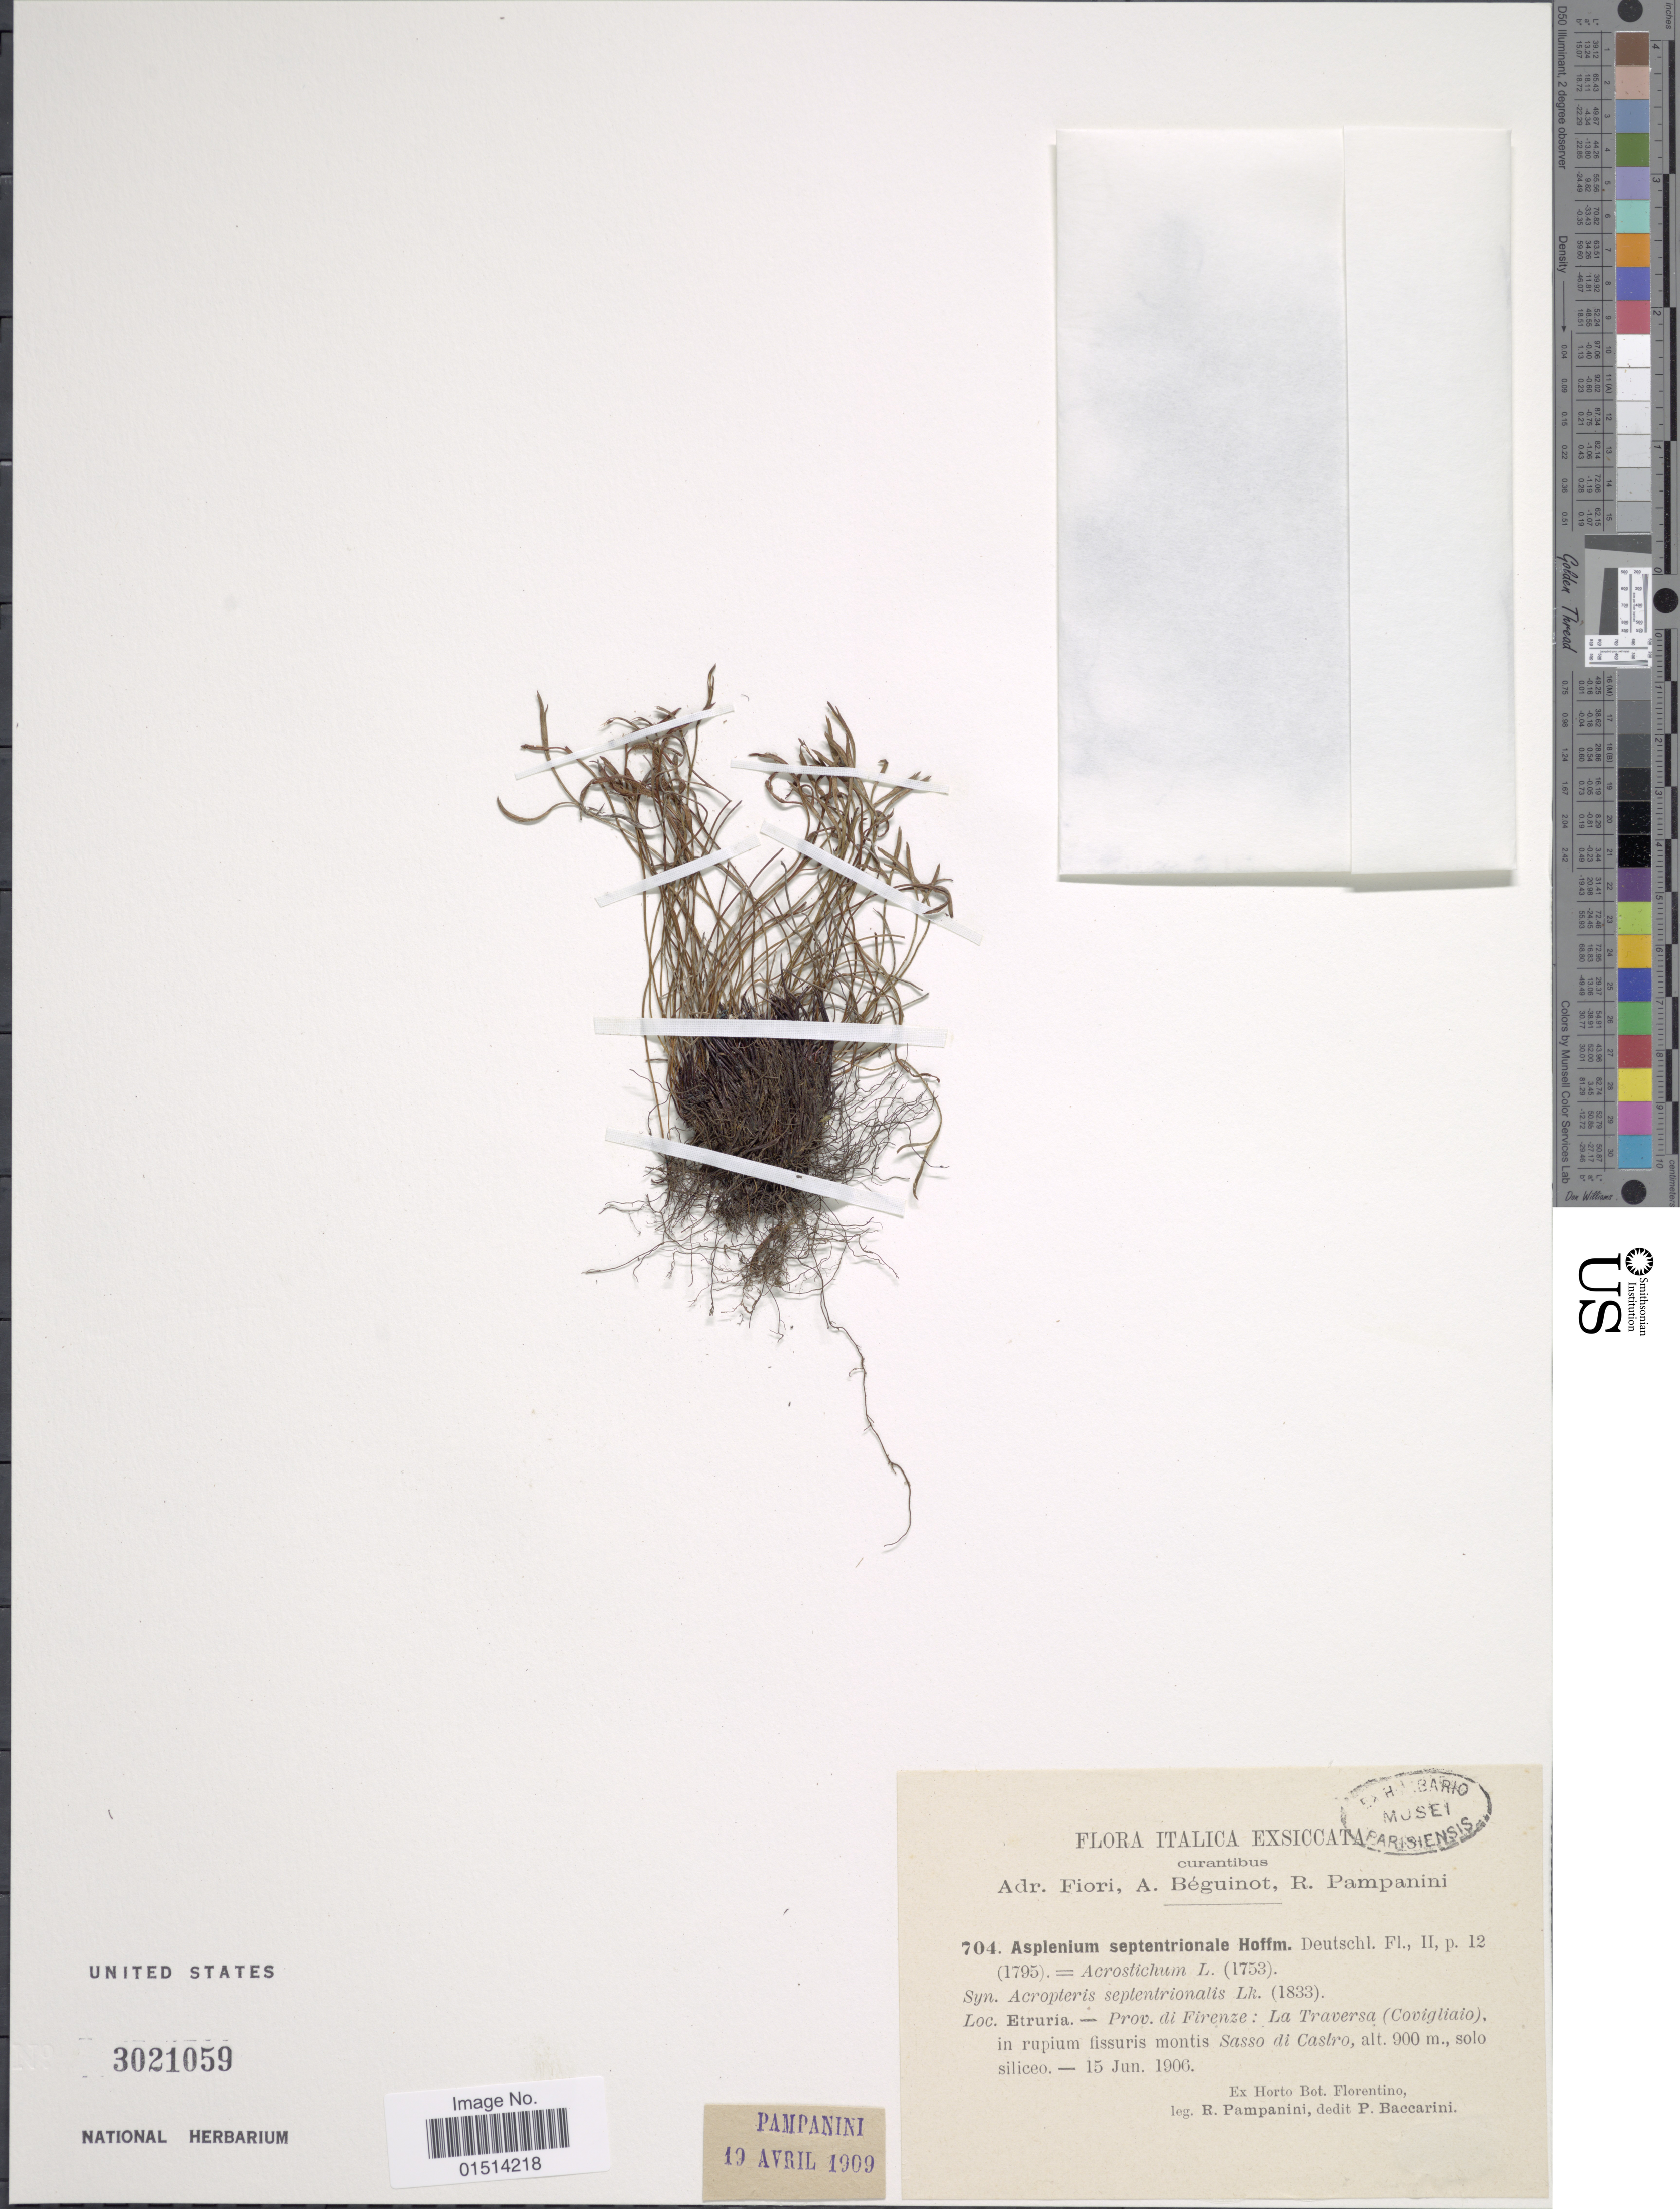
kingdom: Plantae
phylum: Tracheophyta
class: Polypodiopsida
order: Polypodiales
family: Aspleniaceae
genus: Asplenium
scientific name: Asplenium septentrionale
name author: (L.) Hoffm.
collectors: R. Pampanini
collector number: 704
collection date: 1906-06-15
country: Italy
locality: Italica, in rupium fissuris montis Sasso di Castro, solo siliceo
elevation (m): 900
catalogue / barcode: US 3021059